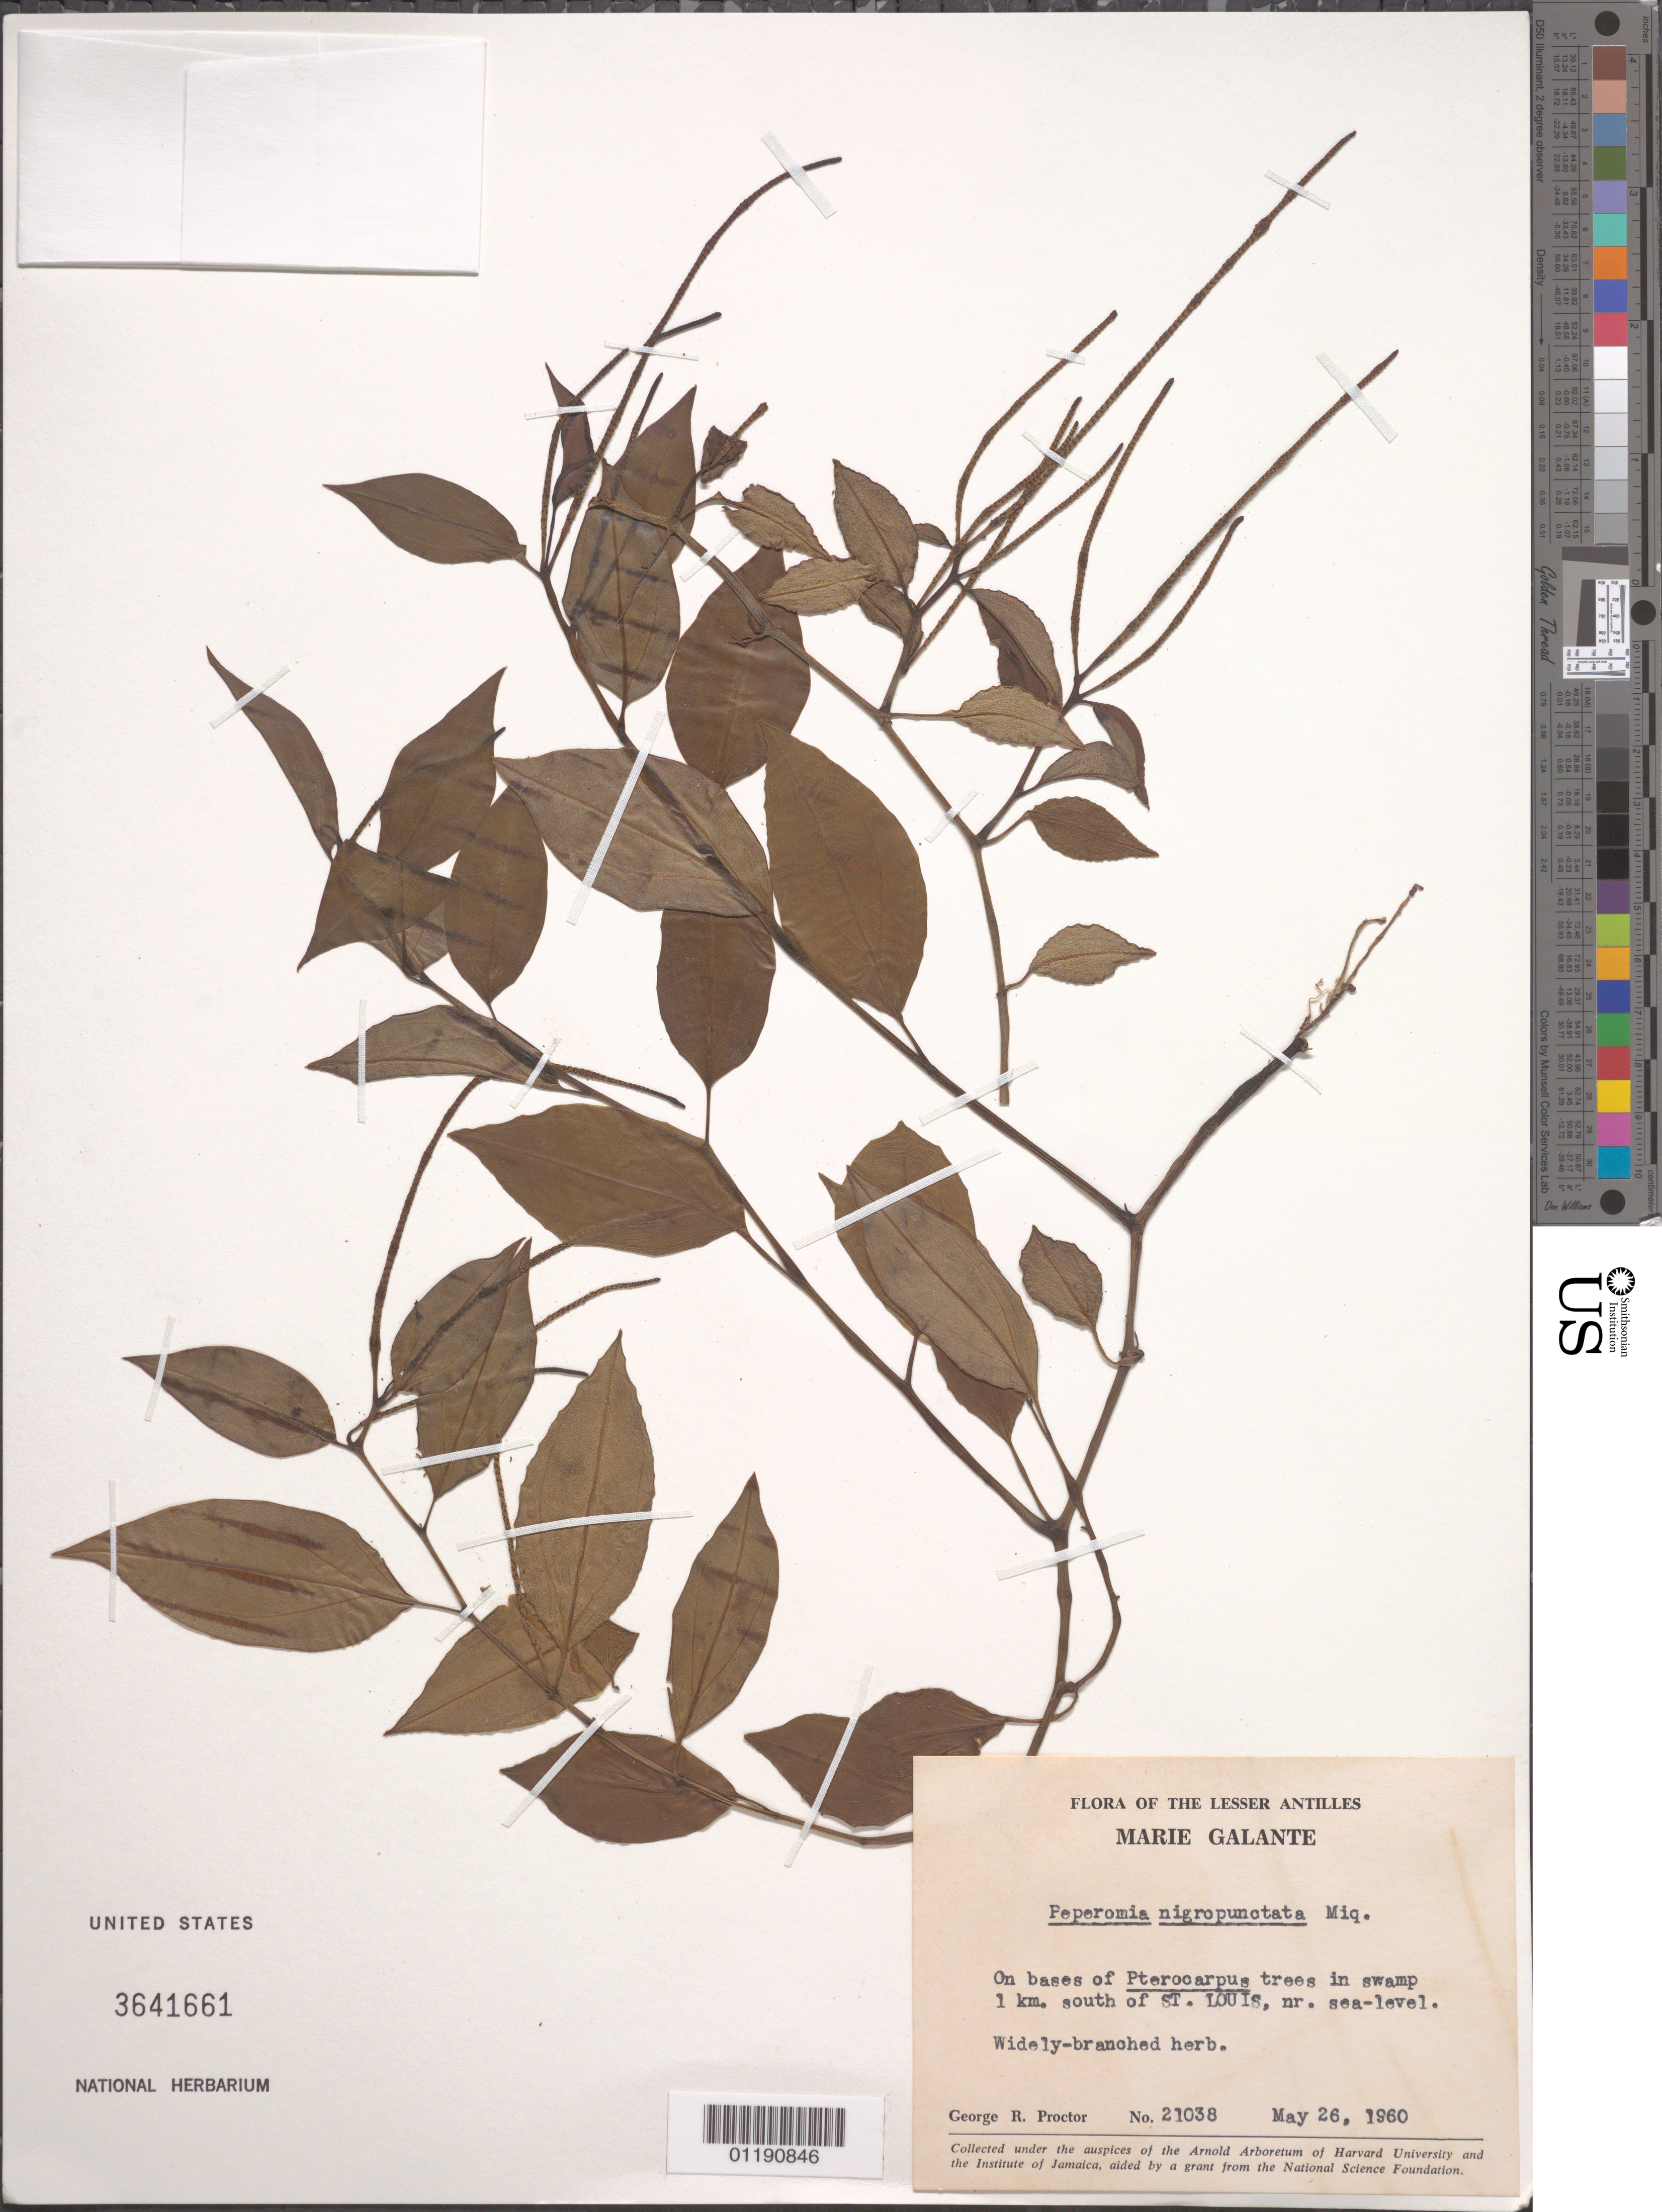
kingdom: Plantae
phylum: Tracheophyta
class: Magnoliopsida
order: Piperales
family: Piperaceae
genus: Peperomia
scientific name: Peperomia nigropunctata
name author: Miq.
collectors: G. R. Proctor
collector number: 21038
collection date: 1960-05-26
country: Guadeloupe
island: Marie Galante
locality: Marie Galante. In swamp 1 km. S of St. Louis.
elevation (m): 0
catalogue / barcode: US 3641661